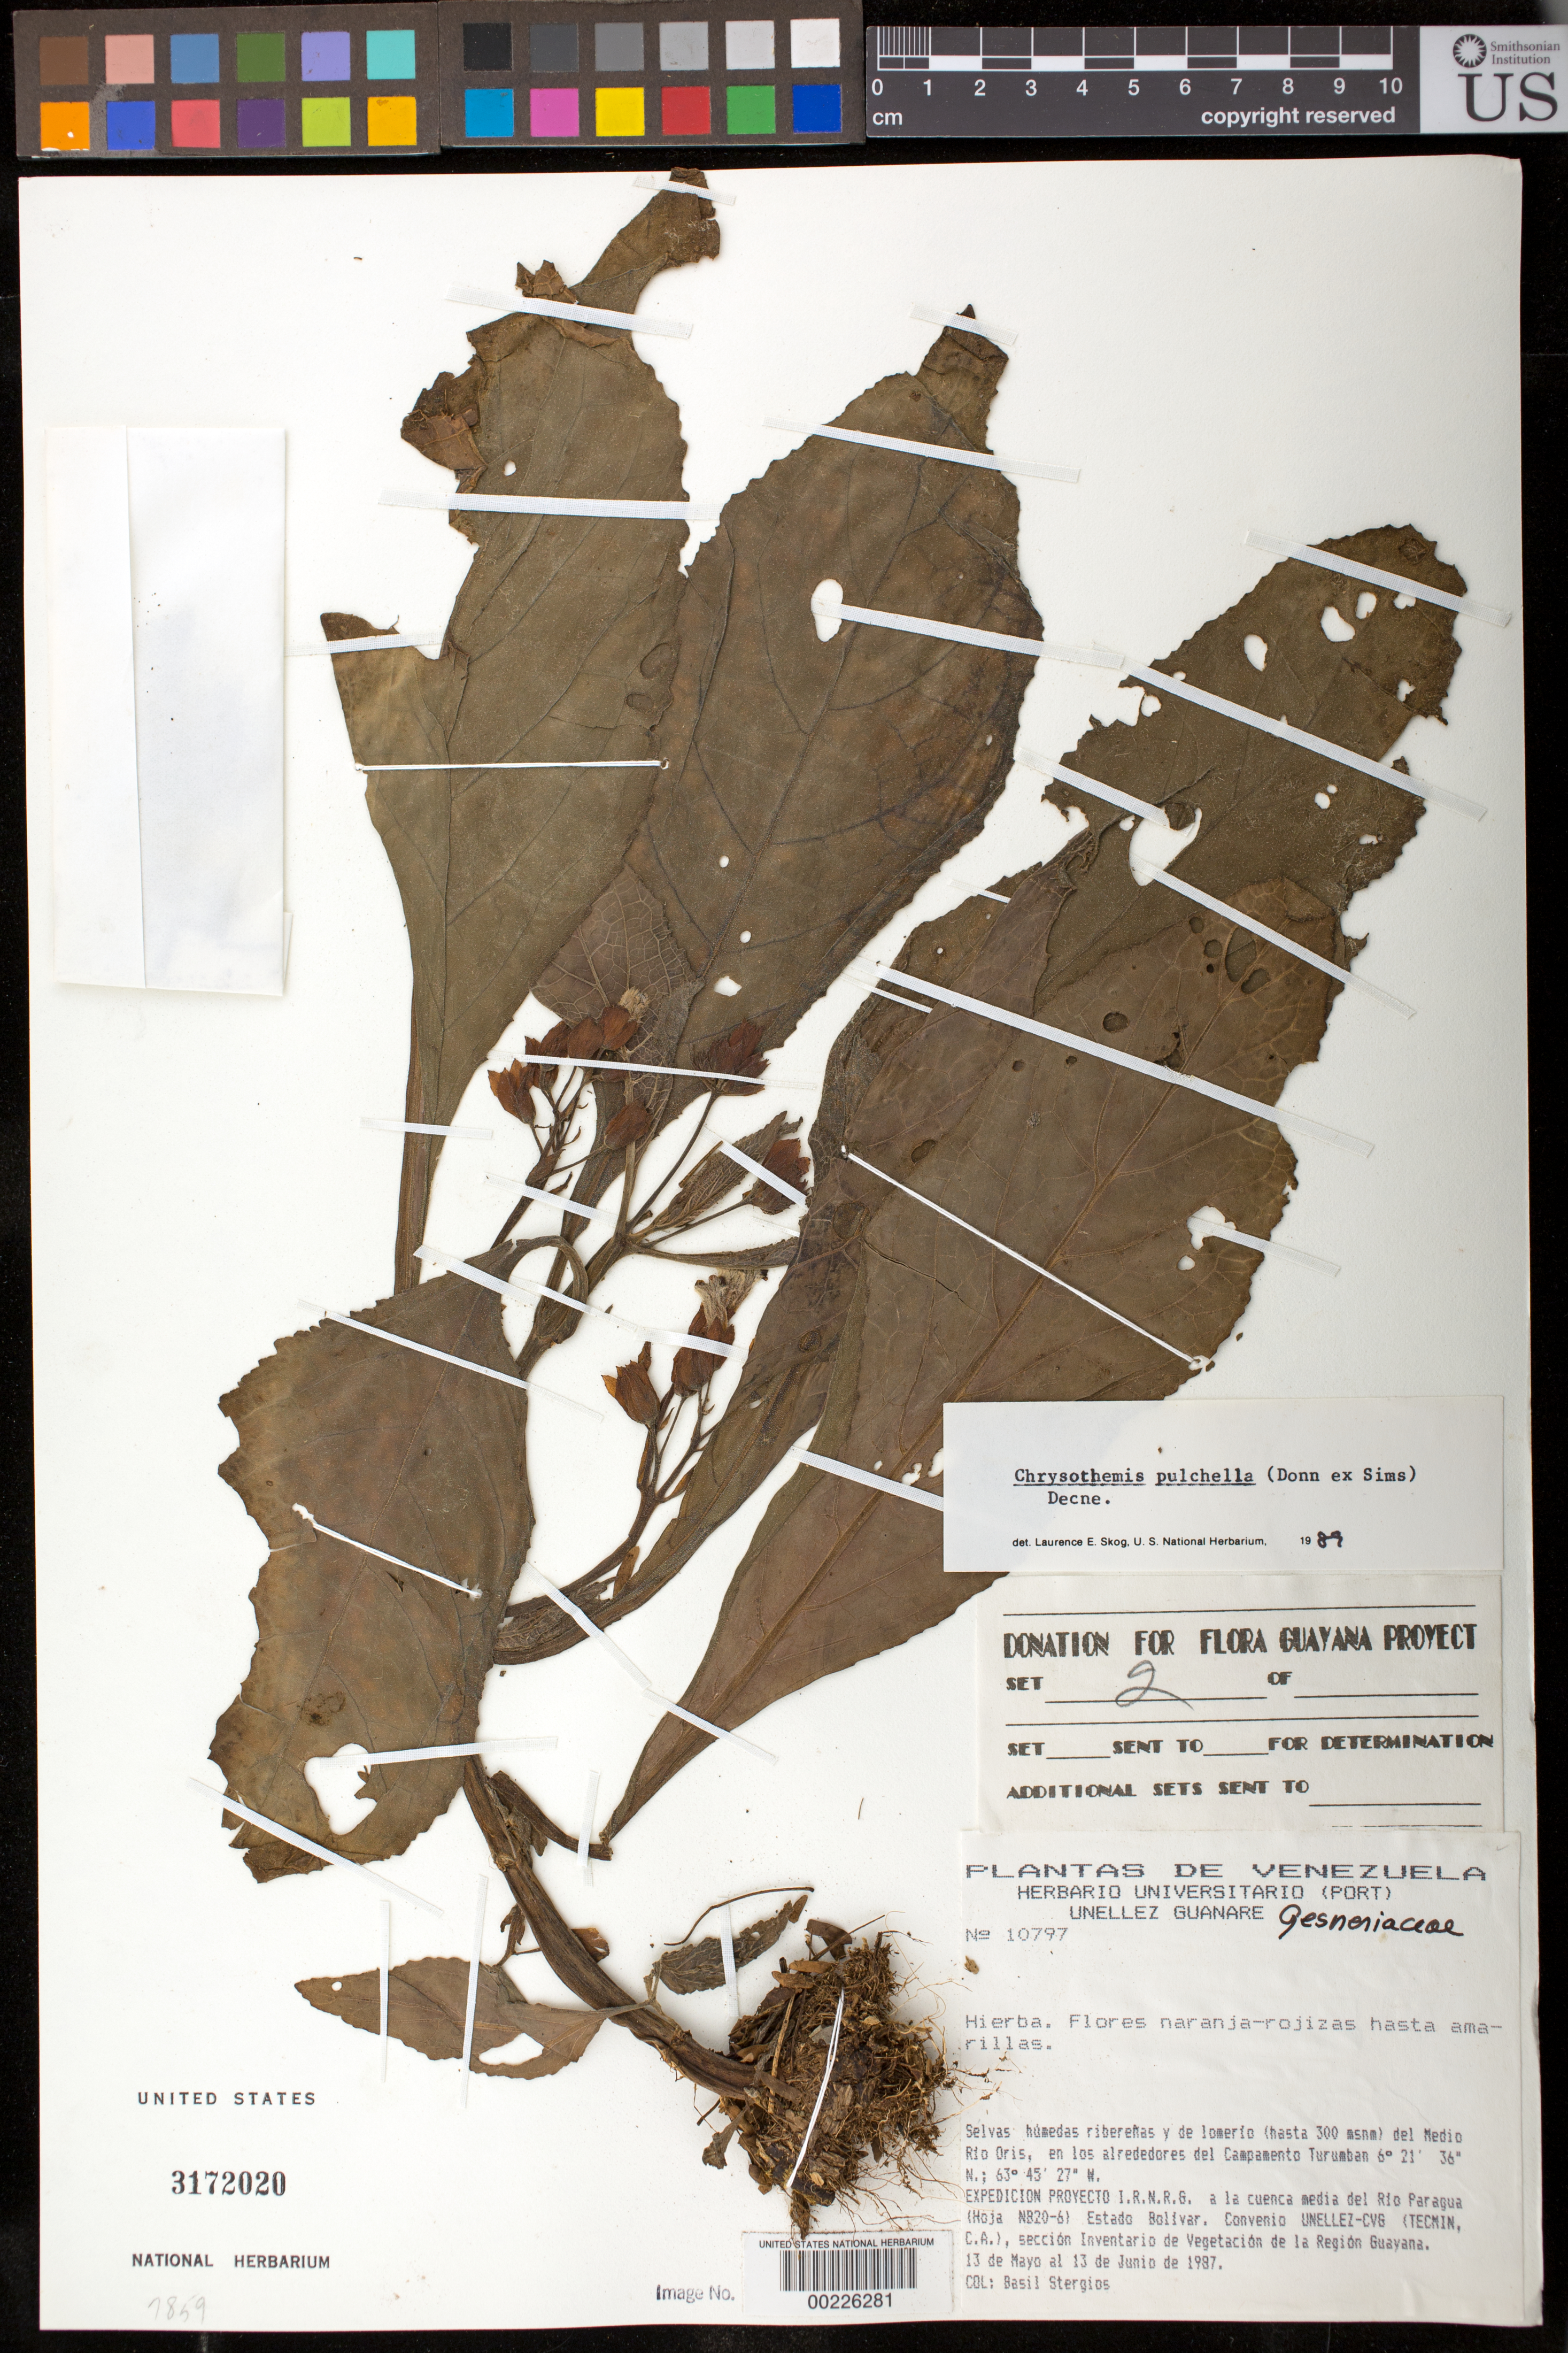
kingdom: Plantae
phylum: Tracheophyta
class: Magnoliopsida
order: Lamiales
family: Gesneriaceae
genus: Chrysothemis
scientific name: Chrysothemis pulchella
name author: (Donn ex Sims) Decne.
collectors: B. G. Stergios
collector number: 10797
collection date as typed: May-Jun 1987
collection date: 1987-05/1987-06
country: Venezuela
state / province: Bolívar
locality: Turumban encampment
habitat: Humid forests on river bank & small grp of hills medio Rio Oris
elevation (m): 300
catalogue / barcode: US 3172020